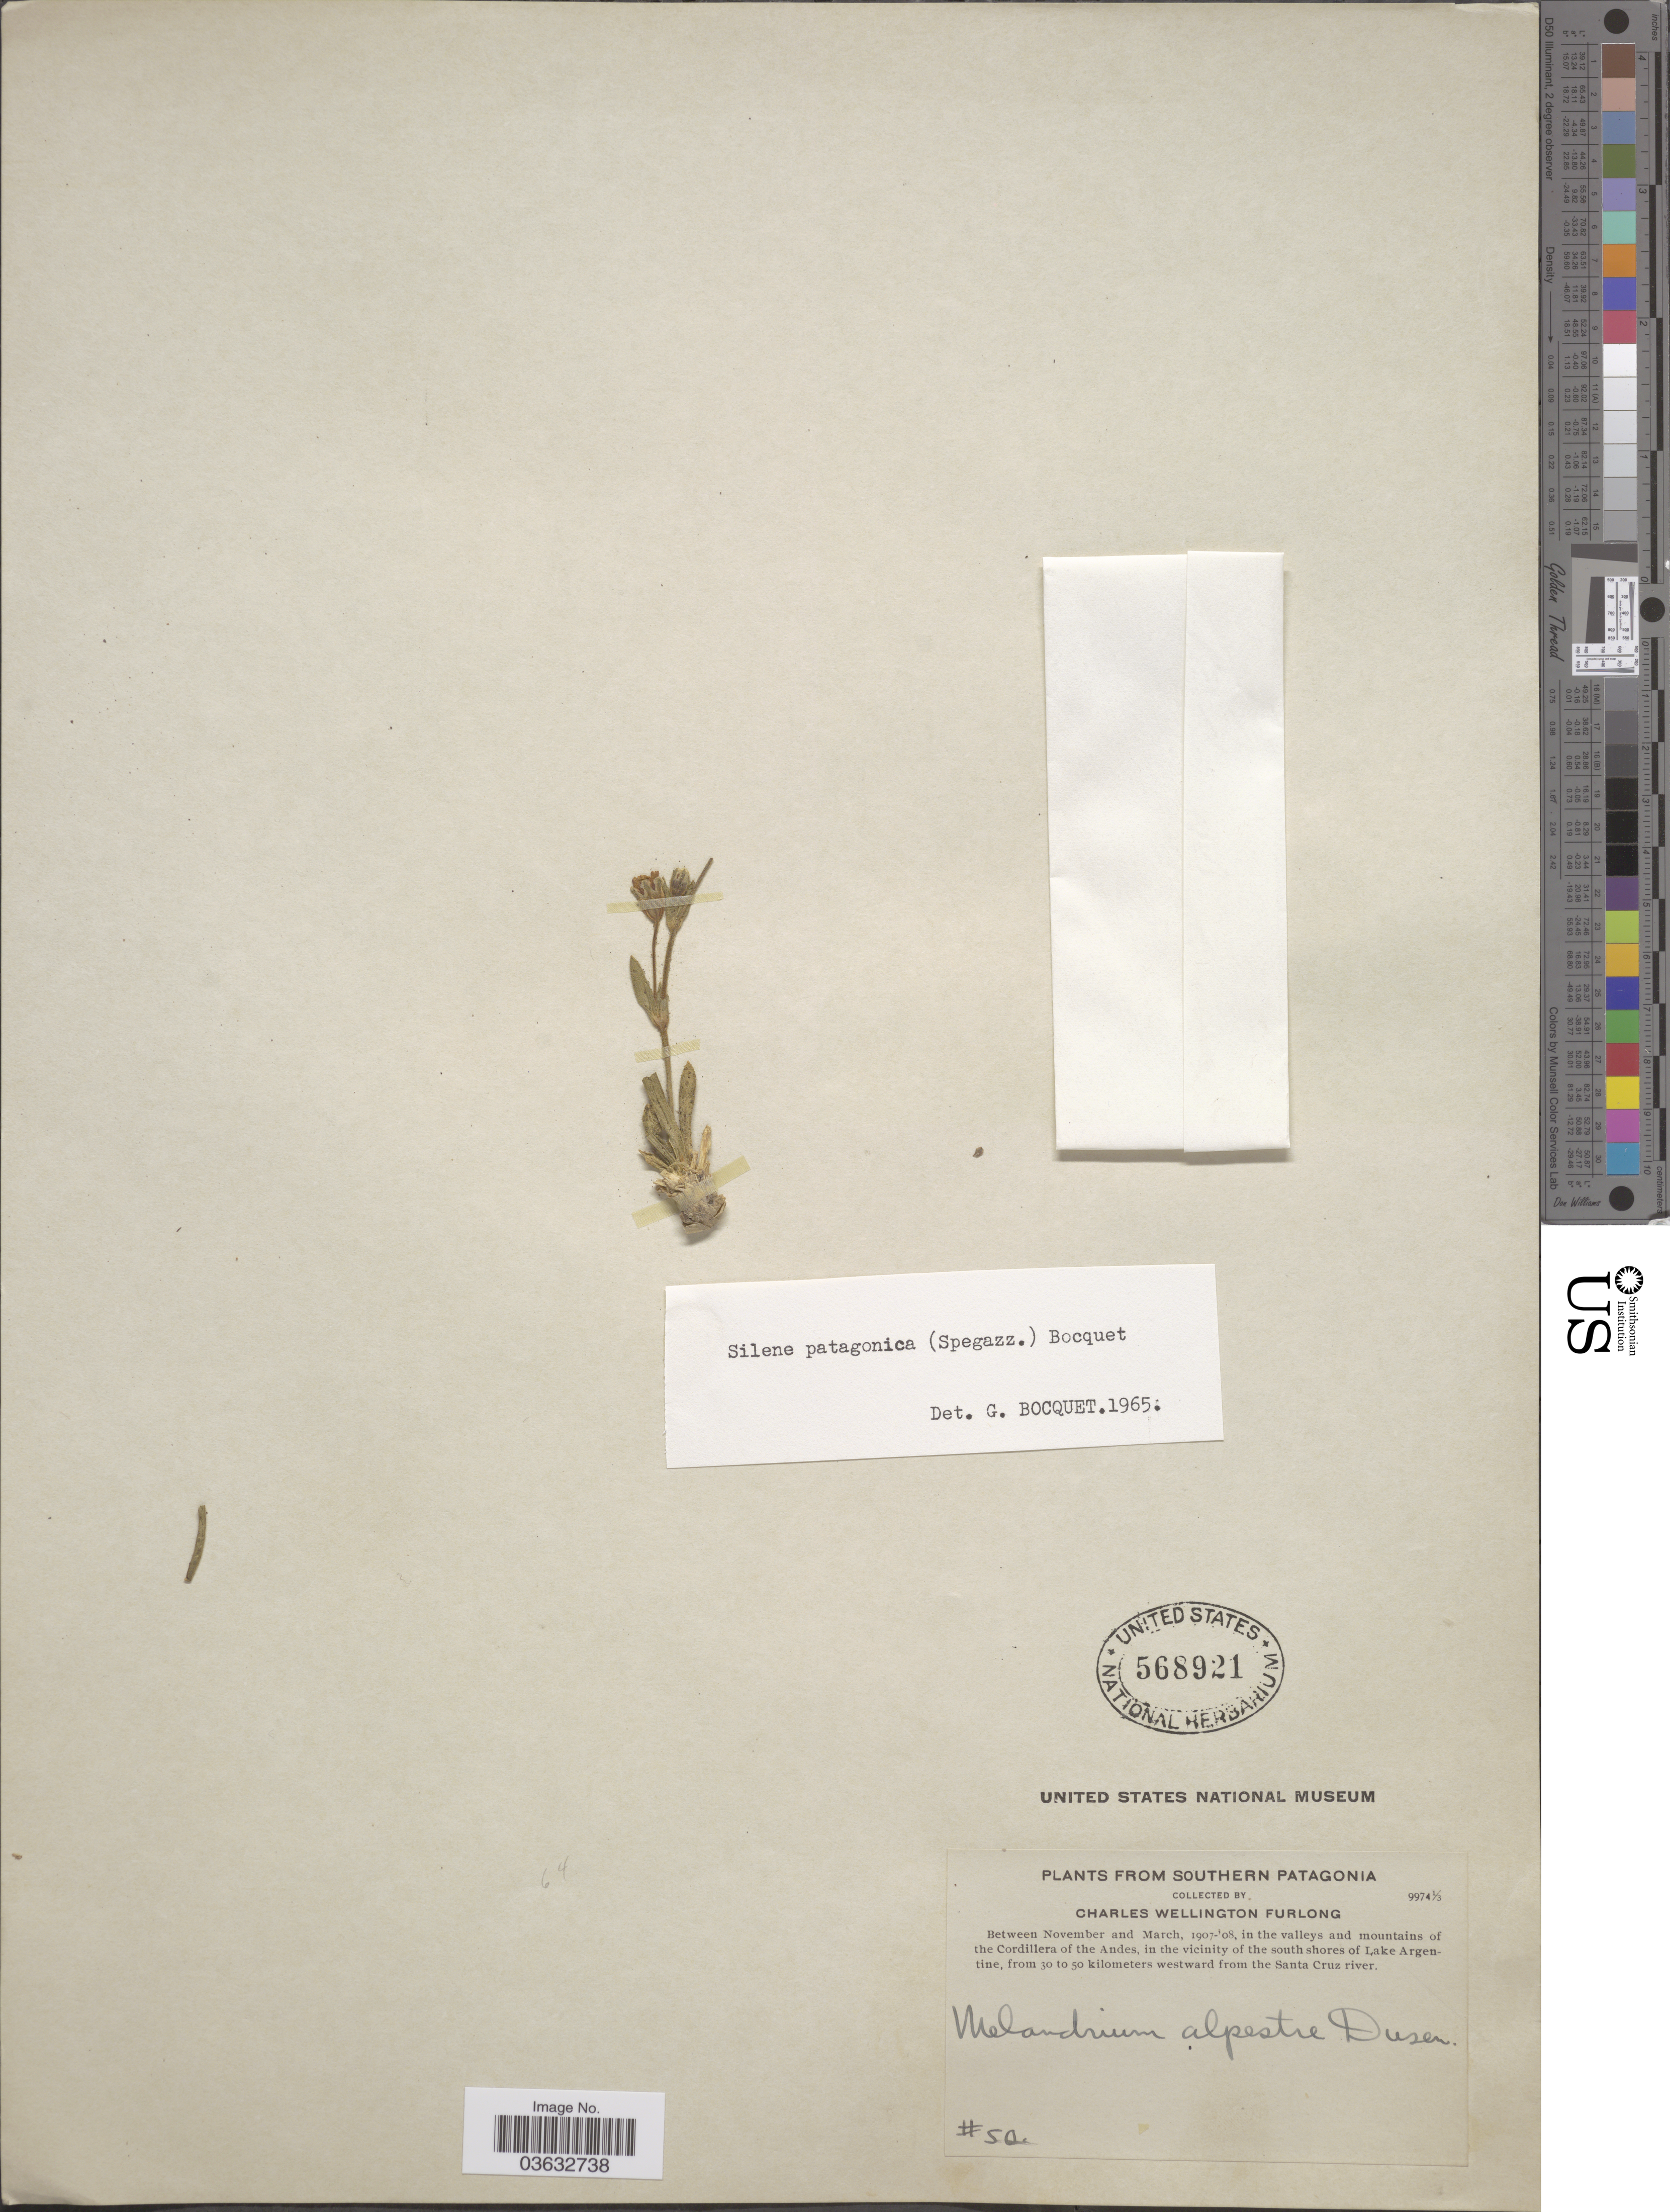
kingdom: Plantae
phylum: Tracheophyta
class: Magnoliopsida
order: Caryophyllales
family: Caryophyllaceae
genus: Silene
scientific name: Silene patagonica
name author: (Speg.) Bocquet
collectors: C. Furlong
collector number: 50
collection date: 1907-11/1908-03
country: Argentina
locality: Southern Patagonia. In the valleys and mountains of the Cordillera of the Andes, in the vicinity of the south shores of Lake Argentine, from 30 to 50 kilometers westward from the Santa Cruz river.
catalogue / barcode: US 568921